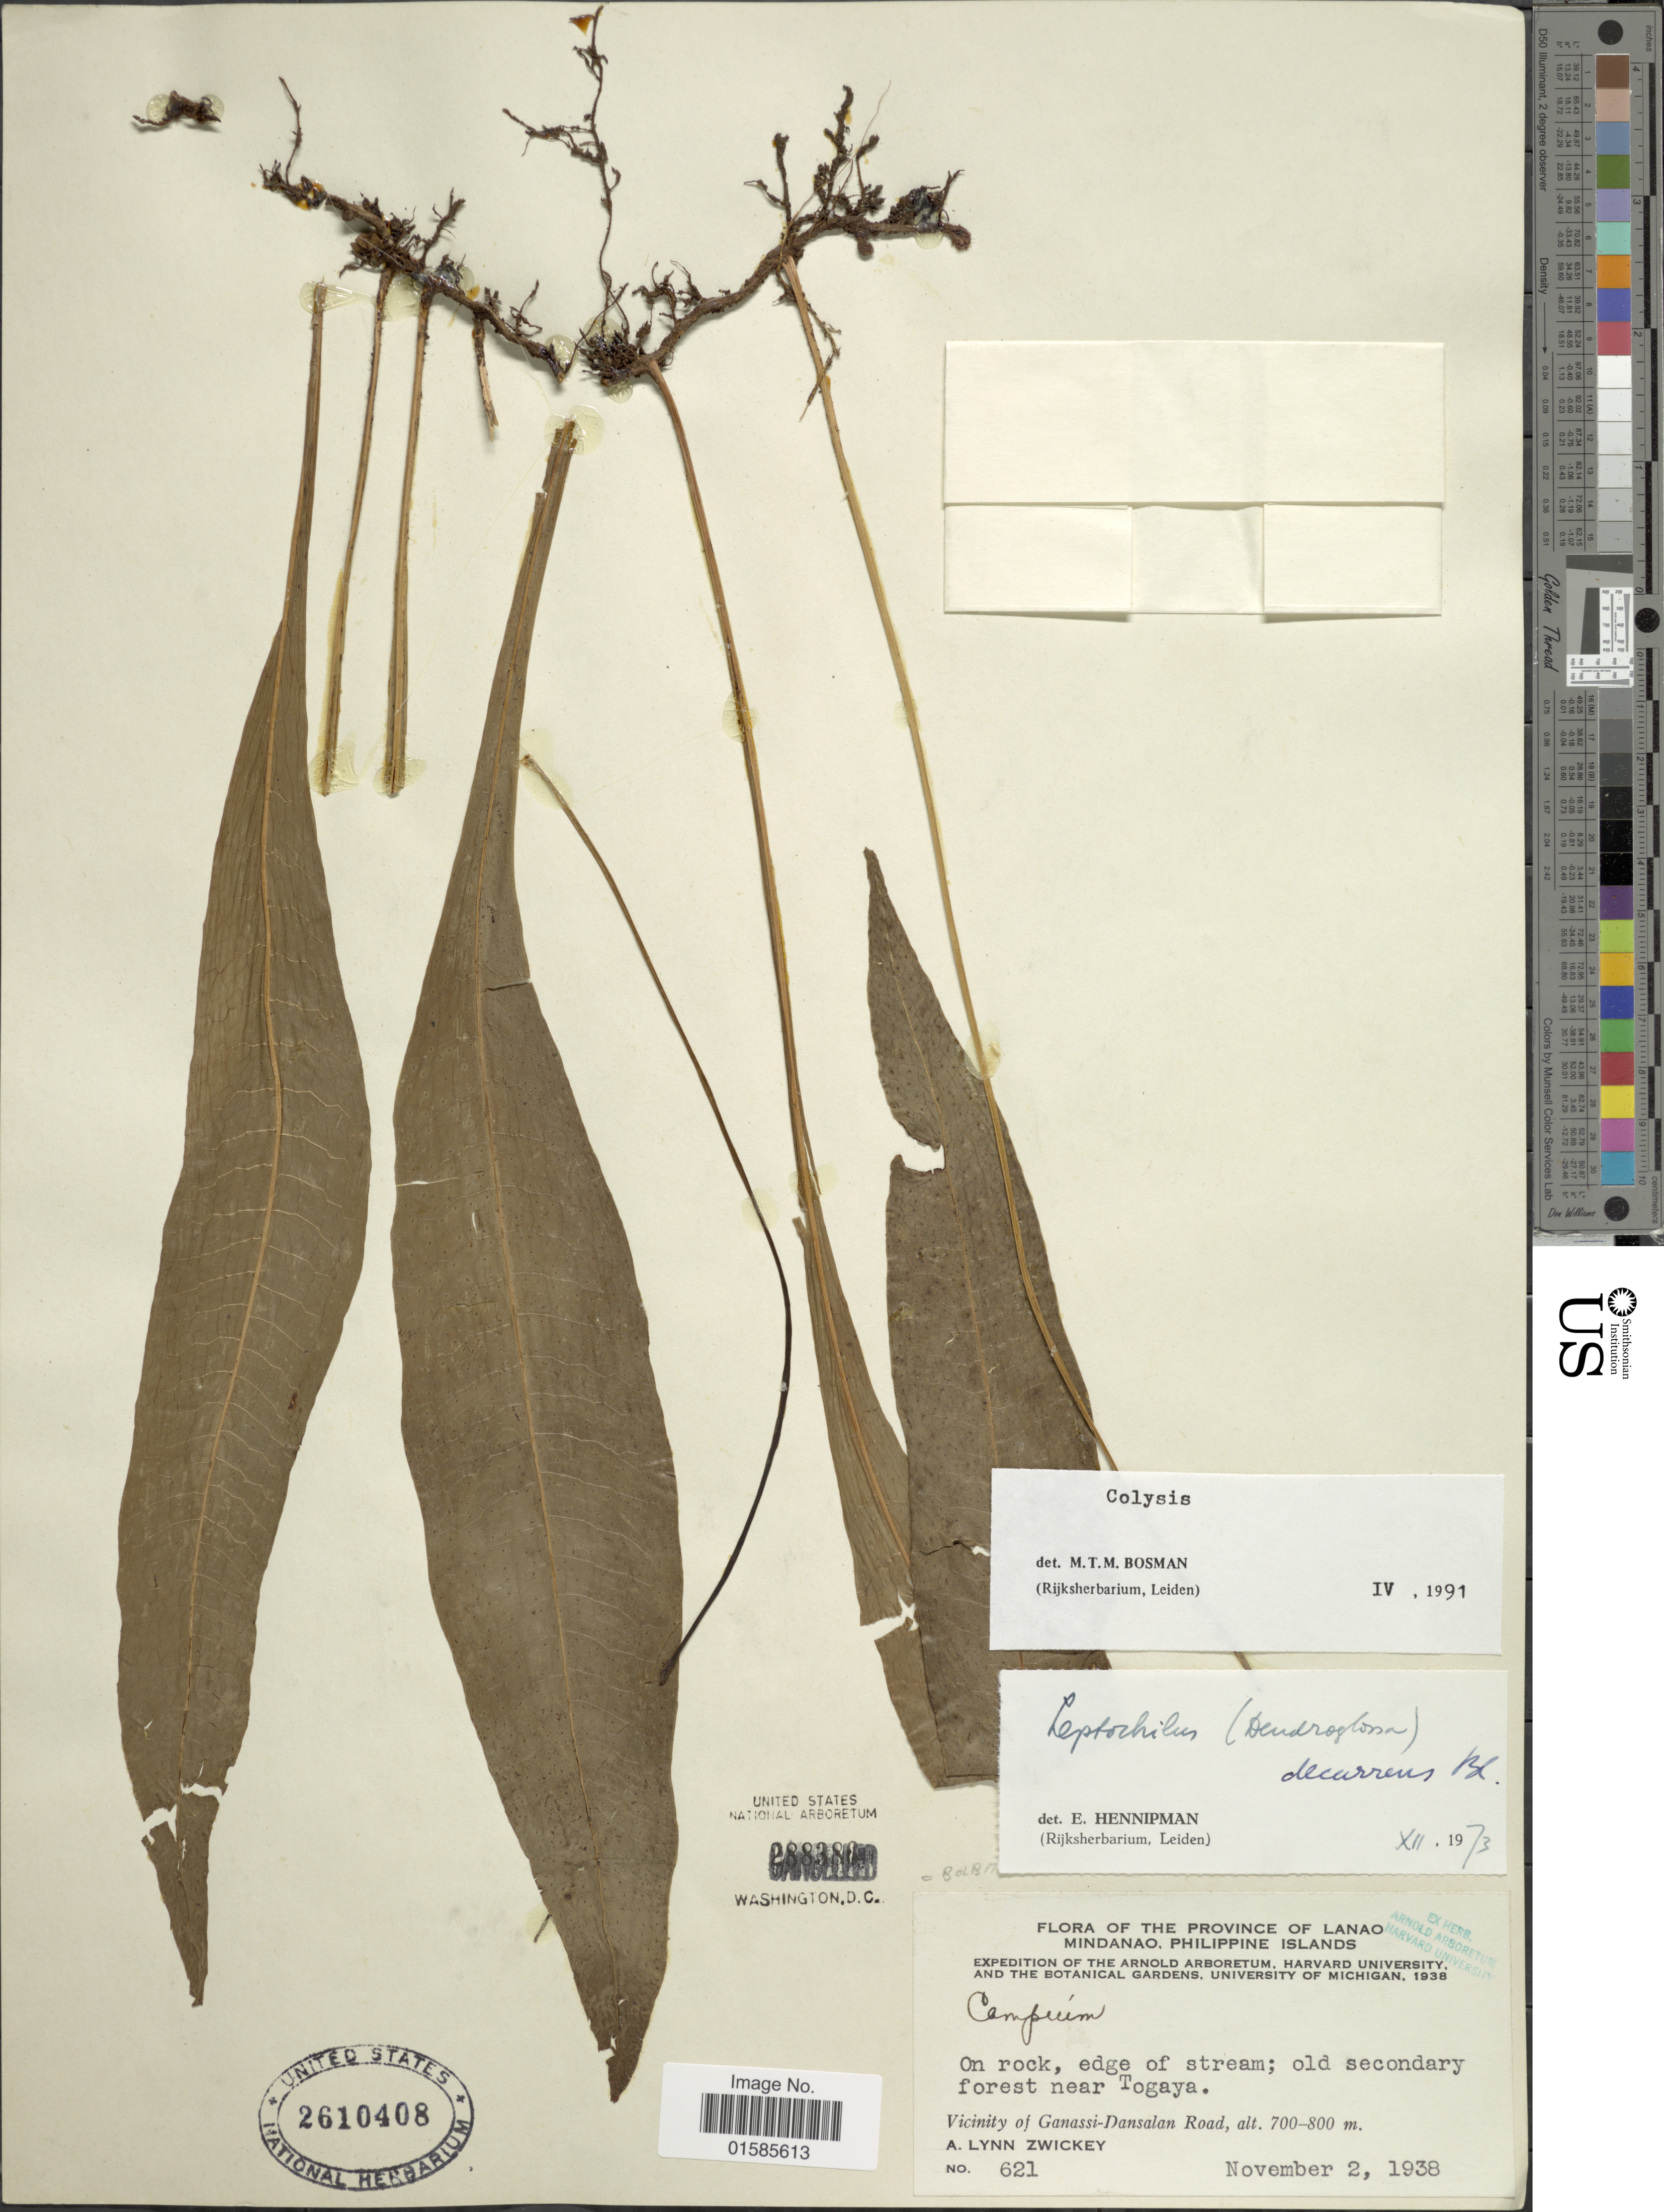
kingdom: Plantae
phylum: Tracheophyta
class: Polypodiopsida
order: Polypodiales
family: Polypodiaceae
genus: Leptochilus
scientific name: Leptochilus decurrens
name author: Blume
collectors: A. Zwickey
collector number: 621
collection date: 1938-11-02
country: Philippines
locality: The Province of lanao, Mindanao, Philippine Island, old secondary forest near Togaya, vicinity of Ganassi-Dansalan Road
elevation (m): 700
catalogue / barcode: US 2610408